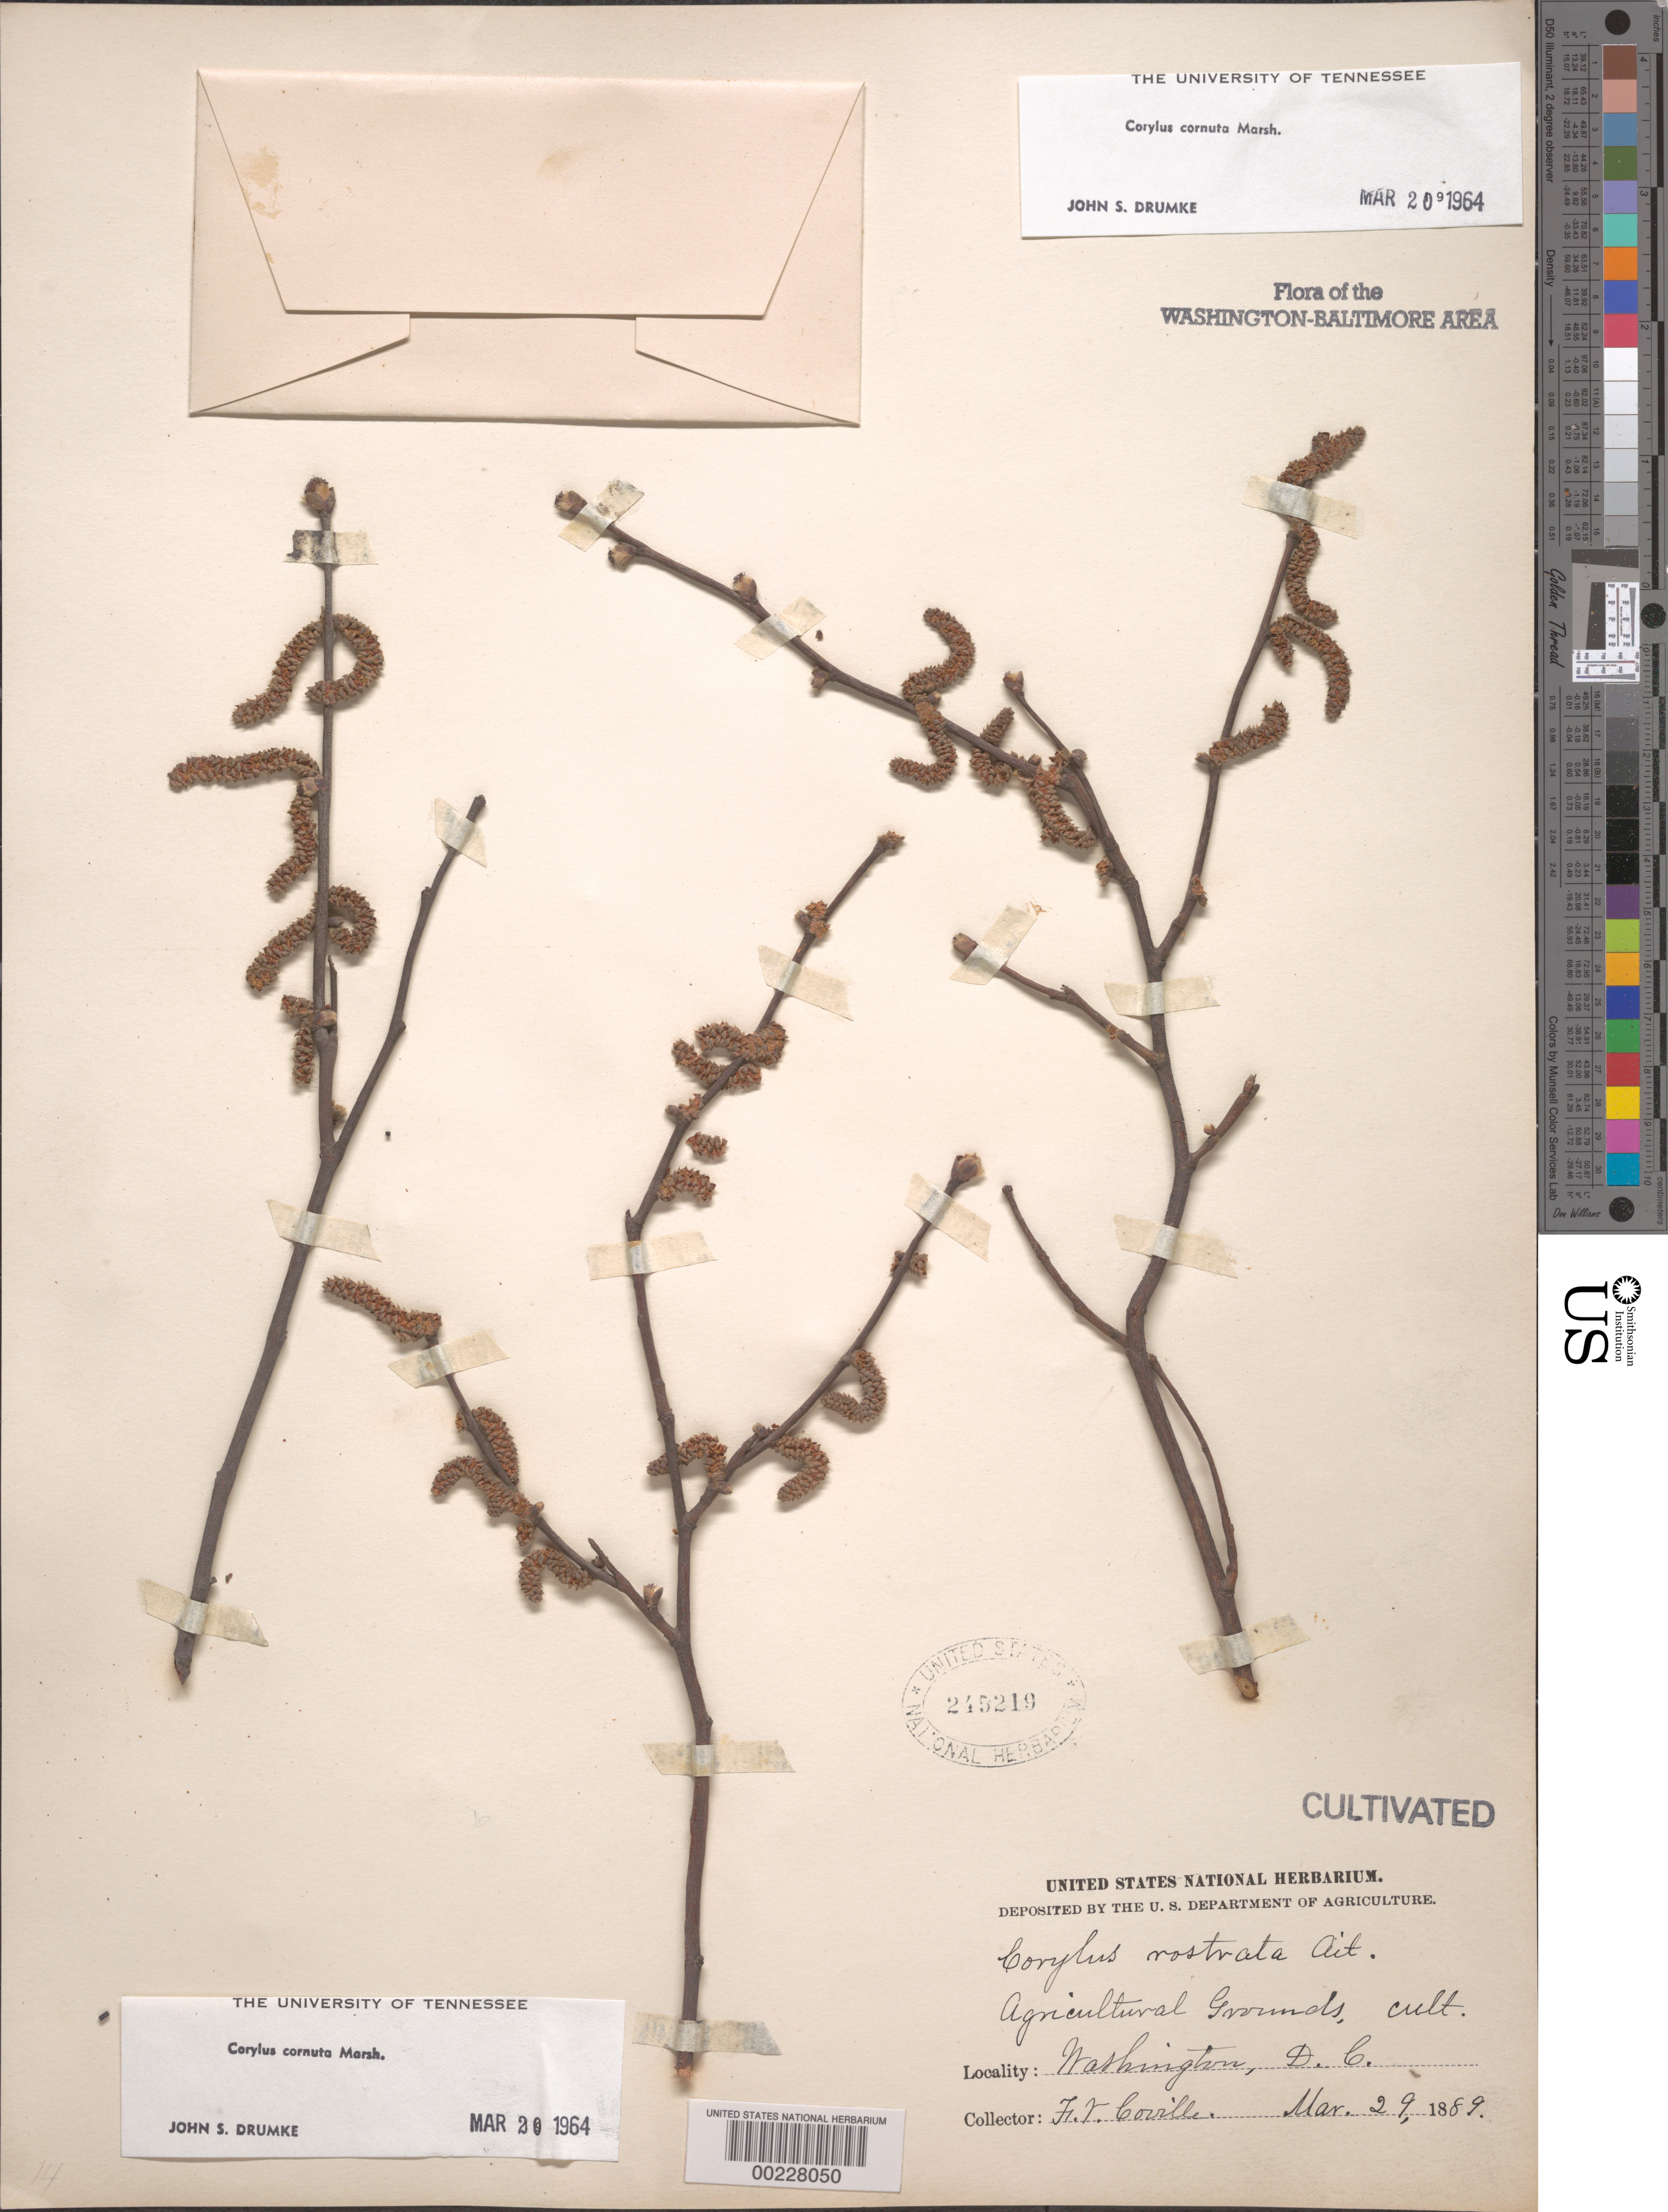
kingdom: Plantae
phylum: Tracheophyta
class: Magnoliopsida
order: Fagales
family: Betulaceae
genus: Corylus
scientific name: Corylus cornuta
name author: Marshall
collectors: F. V. Coville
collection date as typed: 29 Mar 1889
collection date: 1889-03-29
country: United States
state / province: District of Columbia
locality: Agricultural grounds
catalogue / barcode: US 245219